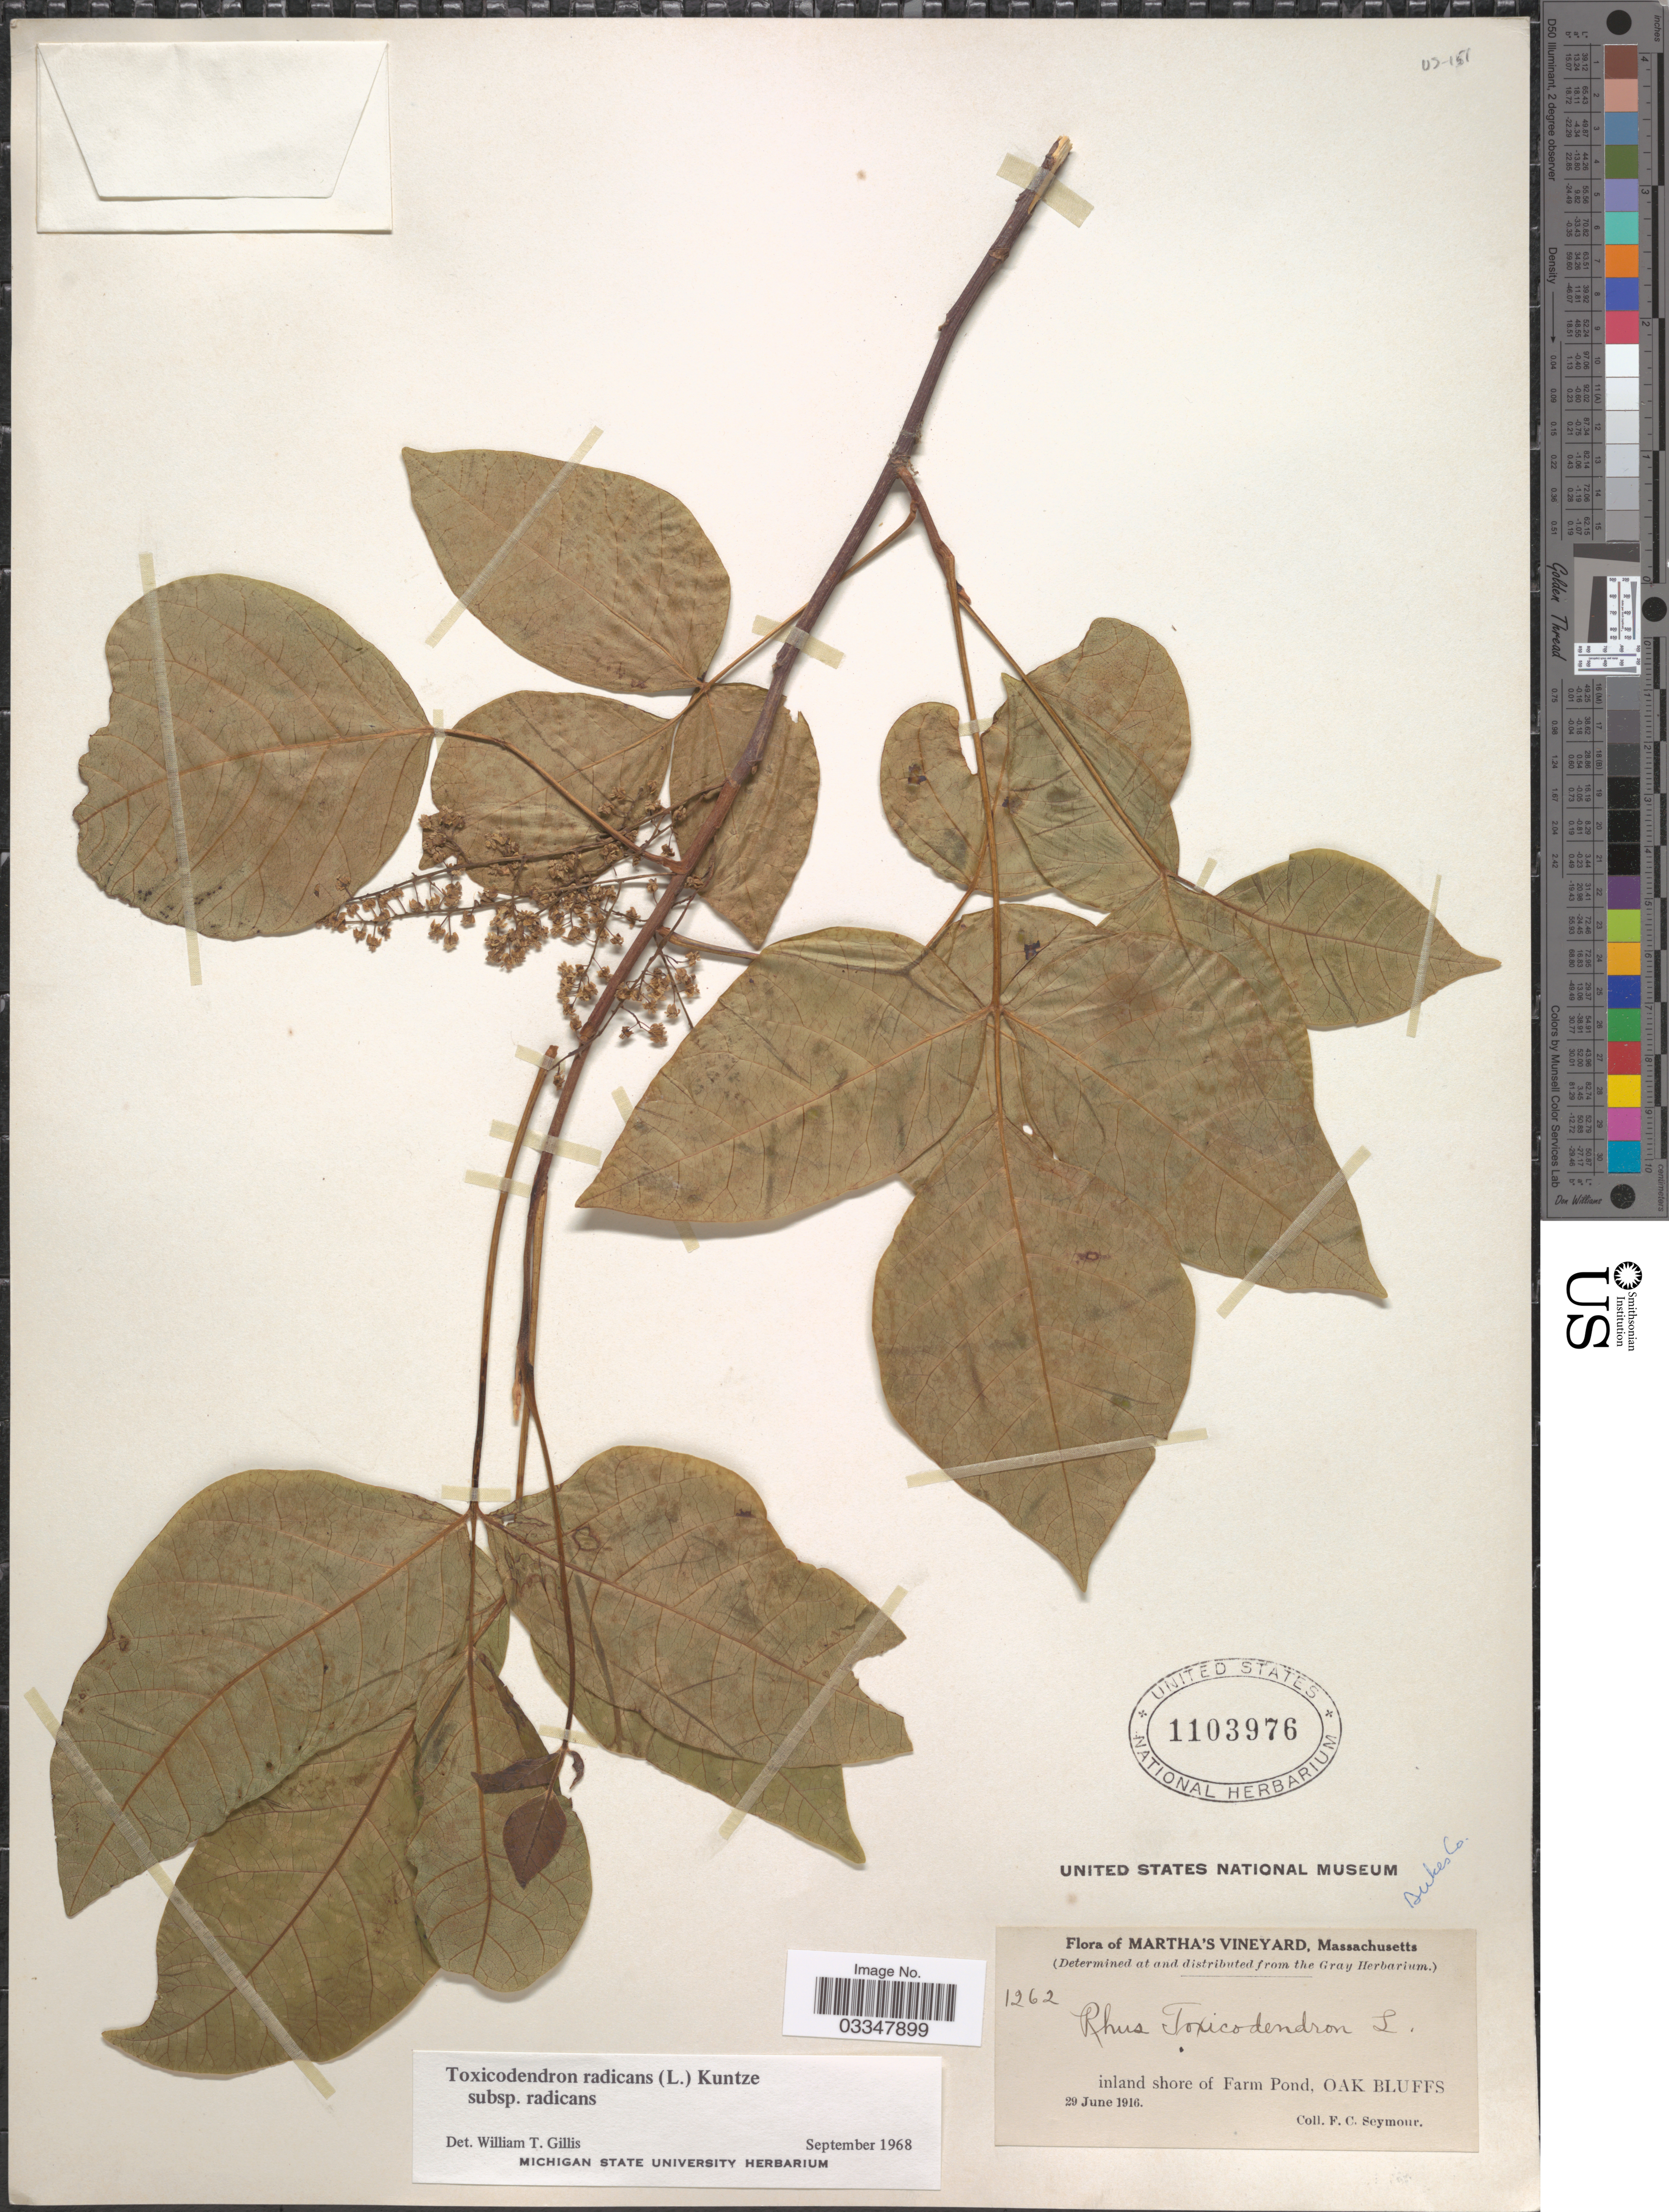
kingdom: Plantae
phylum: Tracheophyta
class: Magnoliopsida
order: Sapindales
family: Anacardiaceae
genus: Toxicodendron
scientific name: Toxicodendron radicans subsp. radicans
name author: (L.) Kuntze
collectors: F. C. Seymour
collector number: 1262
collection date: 1916-06-29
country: United States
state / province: Massachusetts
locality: Dukes Co. Inland shore of Farm Pond, Oak Bluffs.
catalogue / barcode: US 1103976